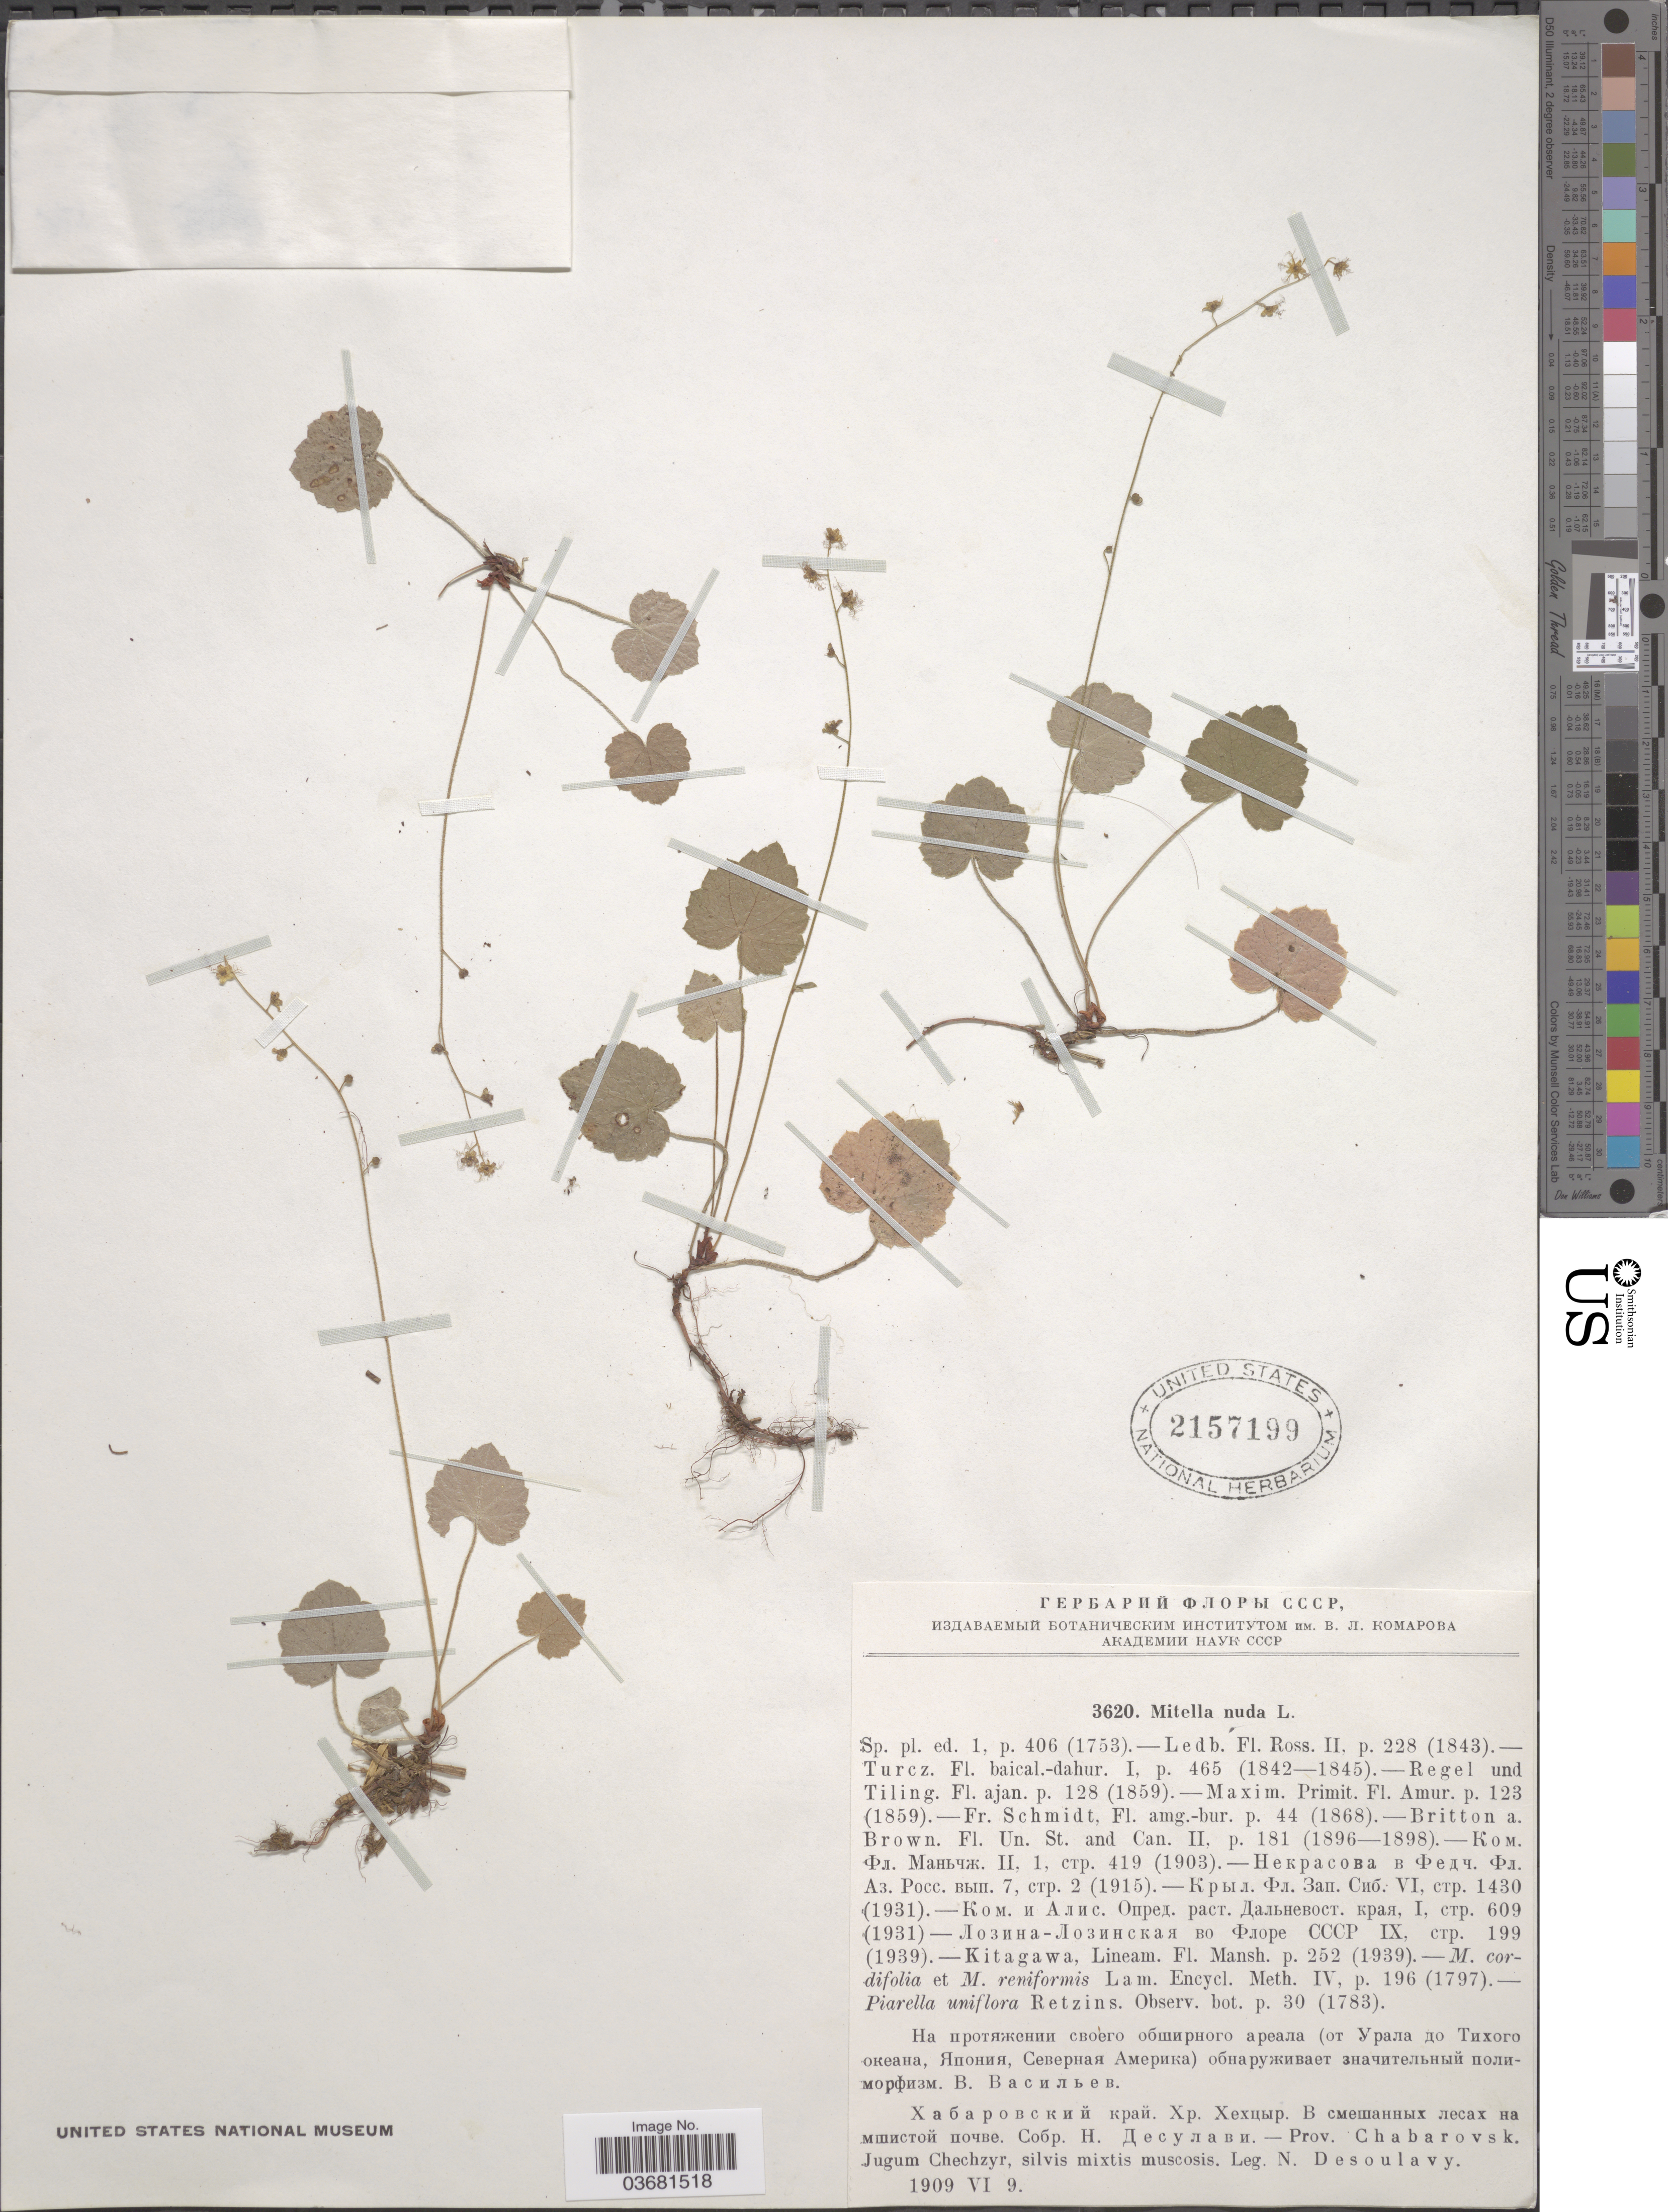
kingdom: Plantae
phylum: Tracheophyta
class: Magnoliopsida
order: Saxifragales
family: Saxifragaceae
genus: Mitella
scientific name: Mitella nuda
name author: L.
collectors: N. Desoulavy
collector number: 3620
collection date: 1909-06-09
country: Russian Federation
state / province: Khabarovsk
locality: X - Prov. Chabarovsk. Jugum Chechzyr, silvis mixtis muscosis.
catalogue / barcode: US 2157199